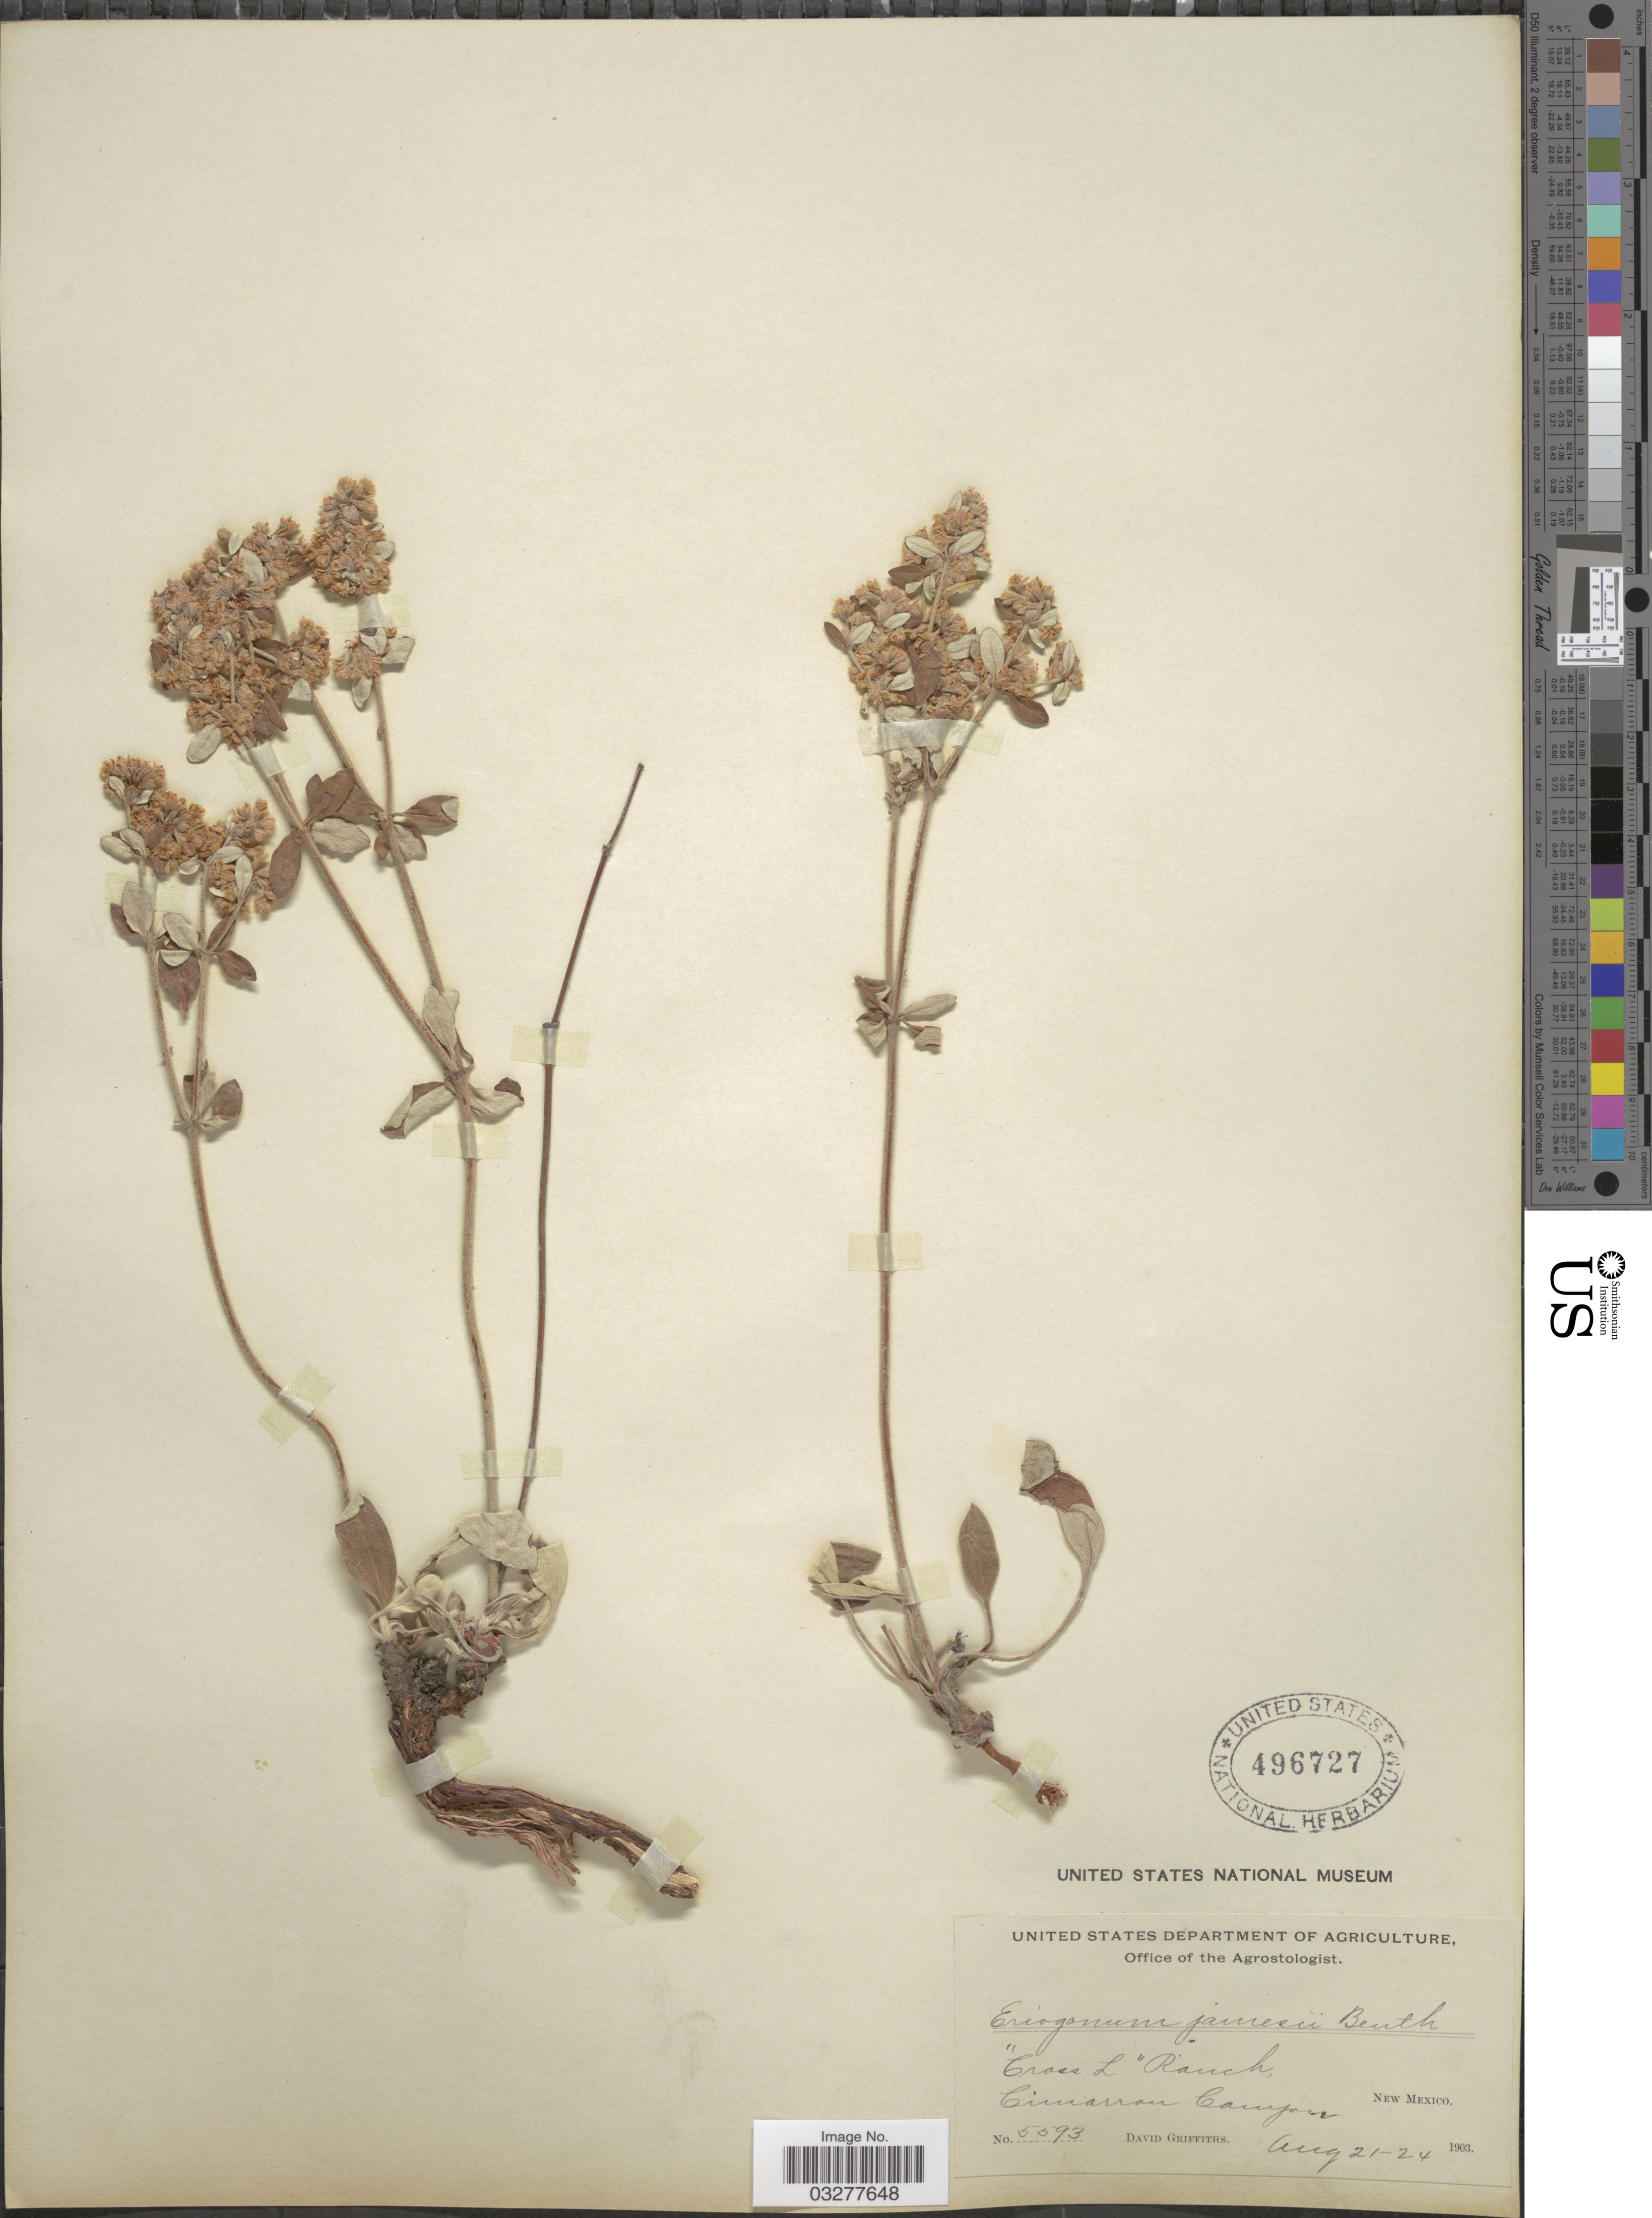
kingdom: Plantae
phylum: Tracheophyta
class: Magnoliopsida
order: Caryophyllales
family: Polygonaceae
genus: Eriogonum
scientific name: Eriogonum jamesii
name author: Benth.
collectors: D. Griffiths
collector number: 5593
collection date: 1903-08-21/1903-08-24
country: United States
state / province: New Mexico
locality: Cross L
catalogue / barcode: US 496727